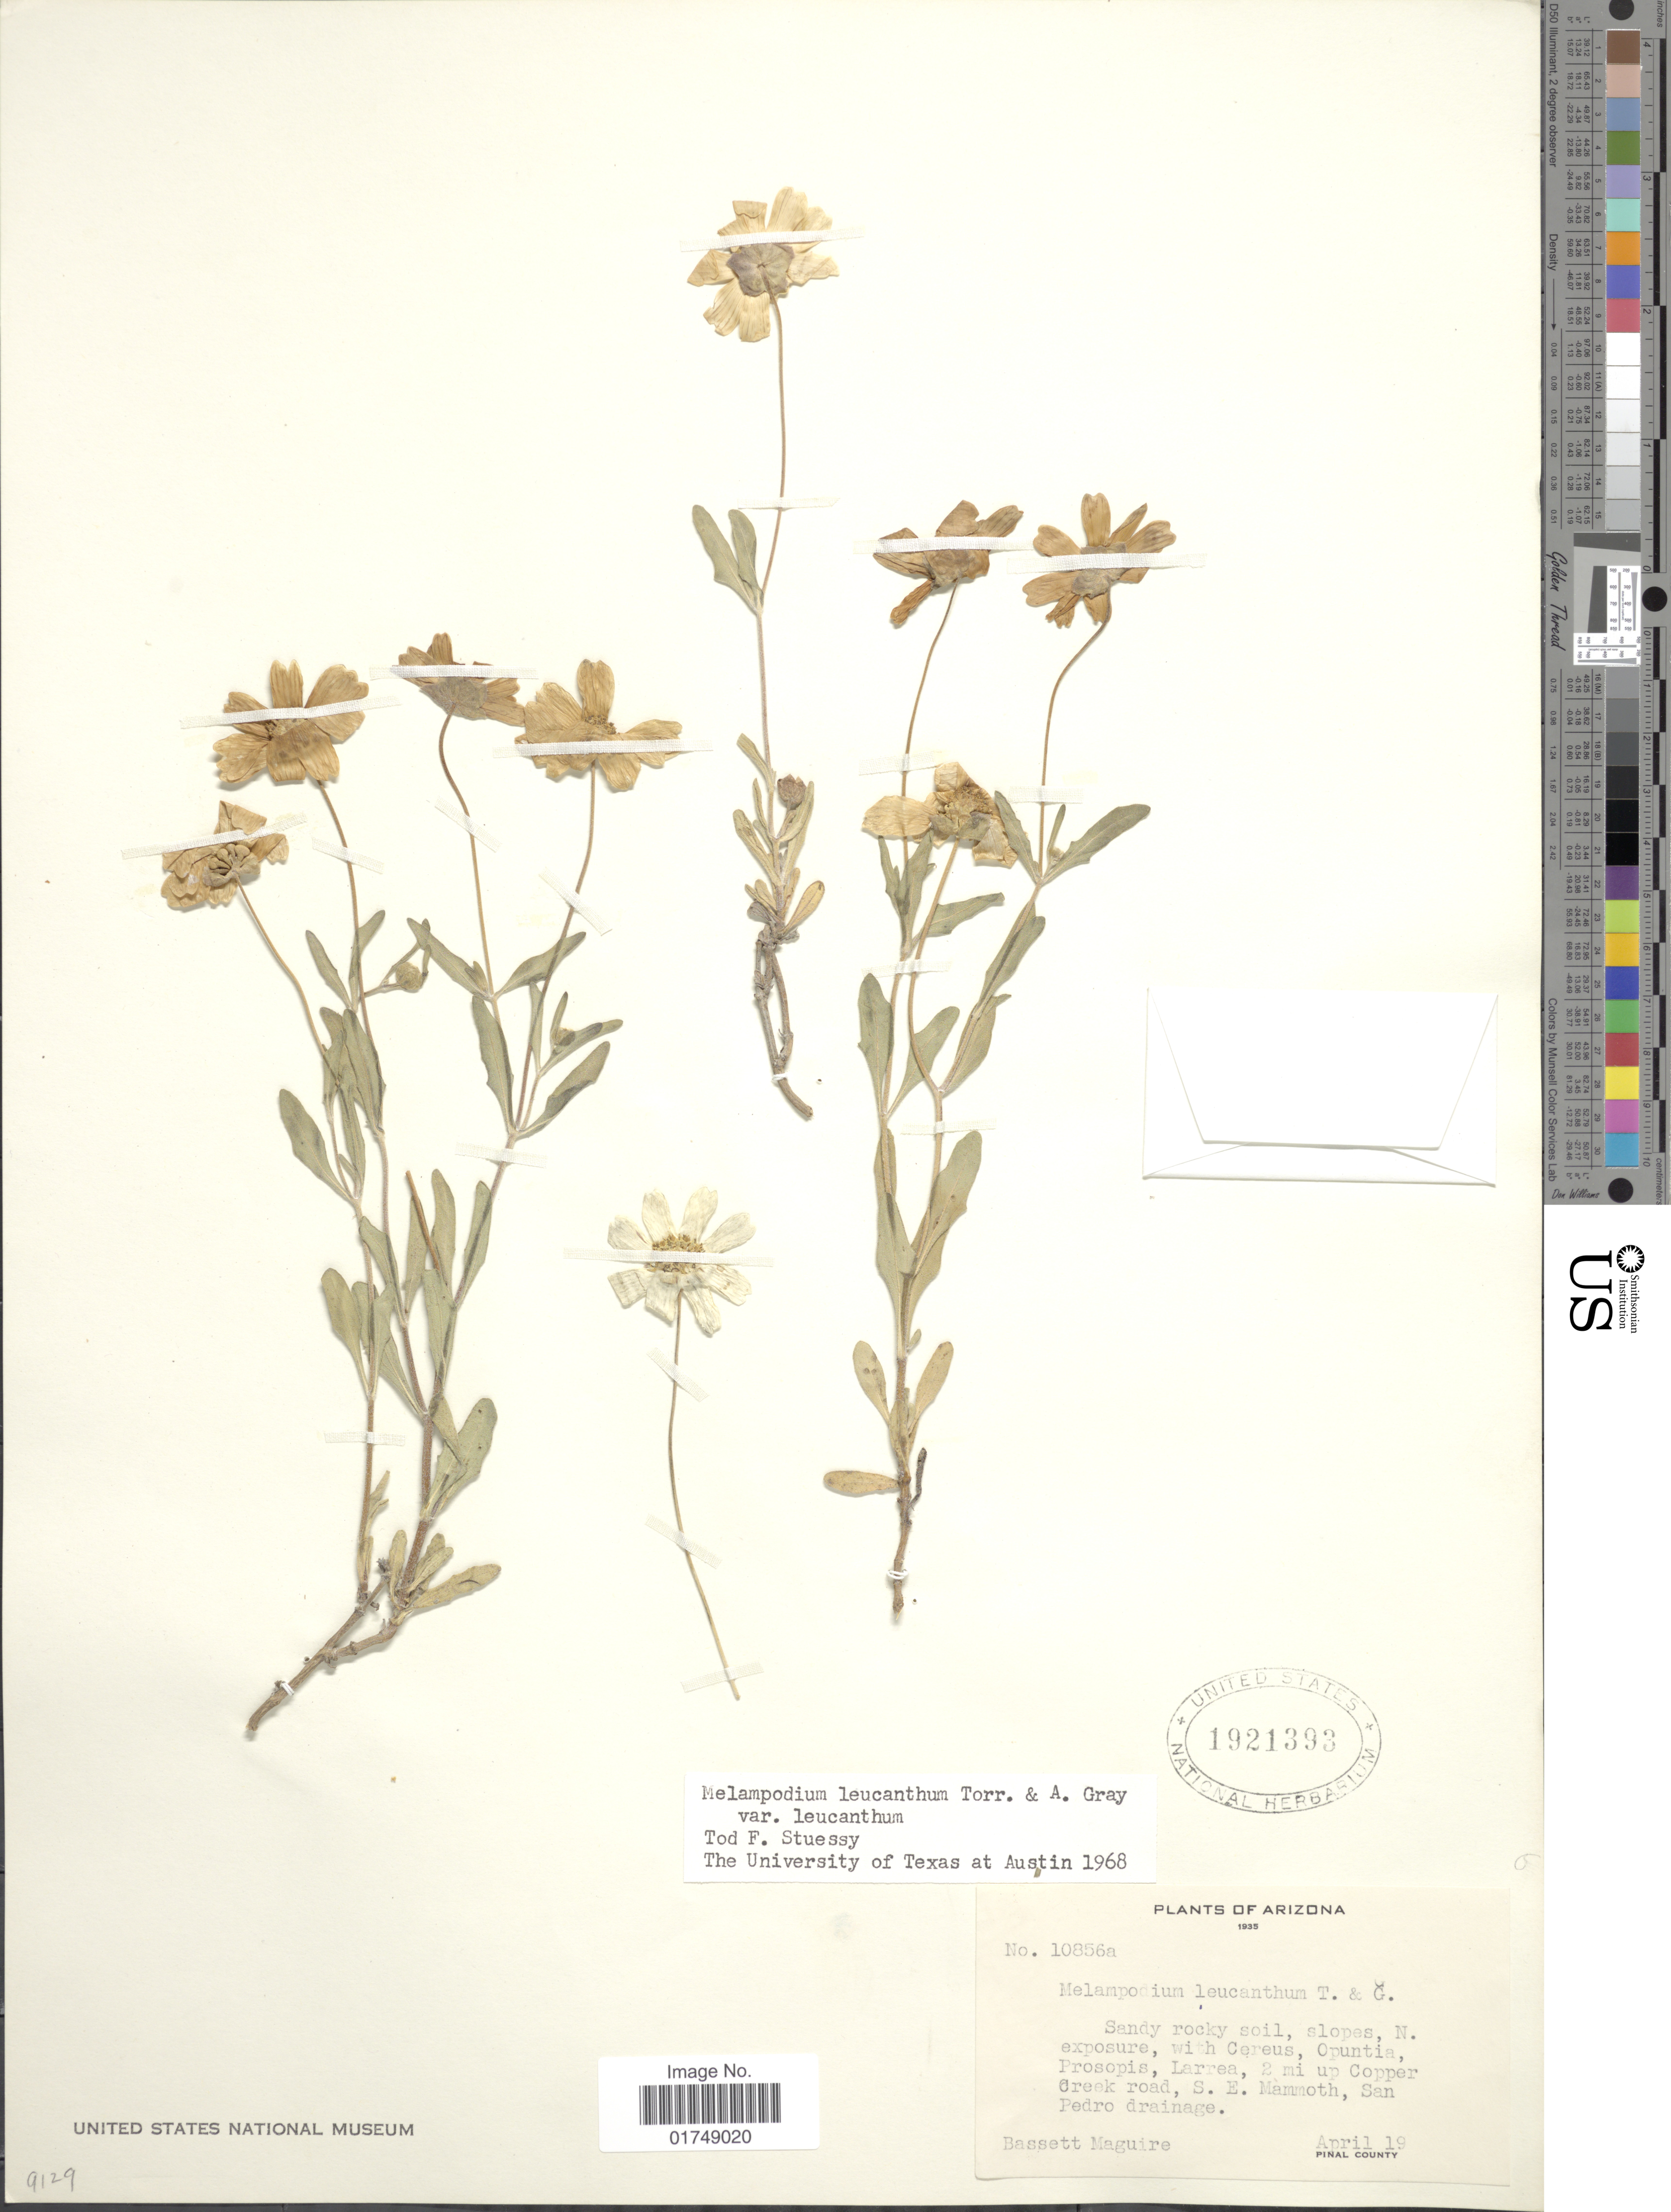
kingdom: Plantae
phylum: Tracheophyta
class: Magnoliopsida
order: Asterales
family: Asteraceae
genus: Melampodium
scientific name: Melampodium leucanthum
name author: Torr. & A. Gray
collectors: B. Maguire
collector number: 10856a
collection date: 1935-04-19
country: United States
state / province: Arizona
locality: Slopes N exposure, 2 mi. up Copper Creek Road, S. E. Mammoth, San Pedro drainage. Pinal Co.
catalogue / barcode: US 1921393